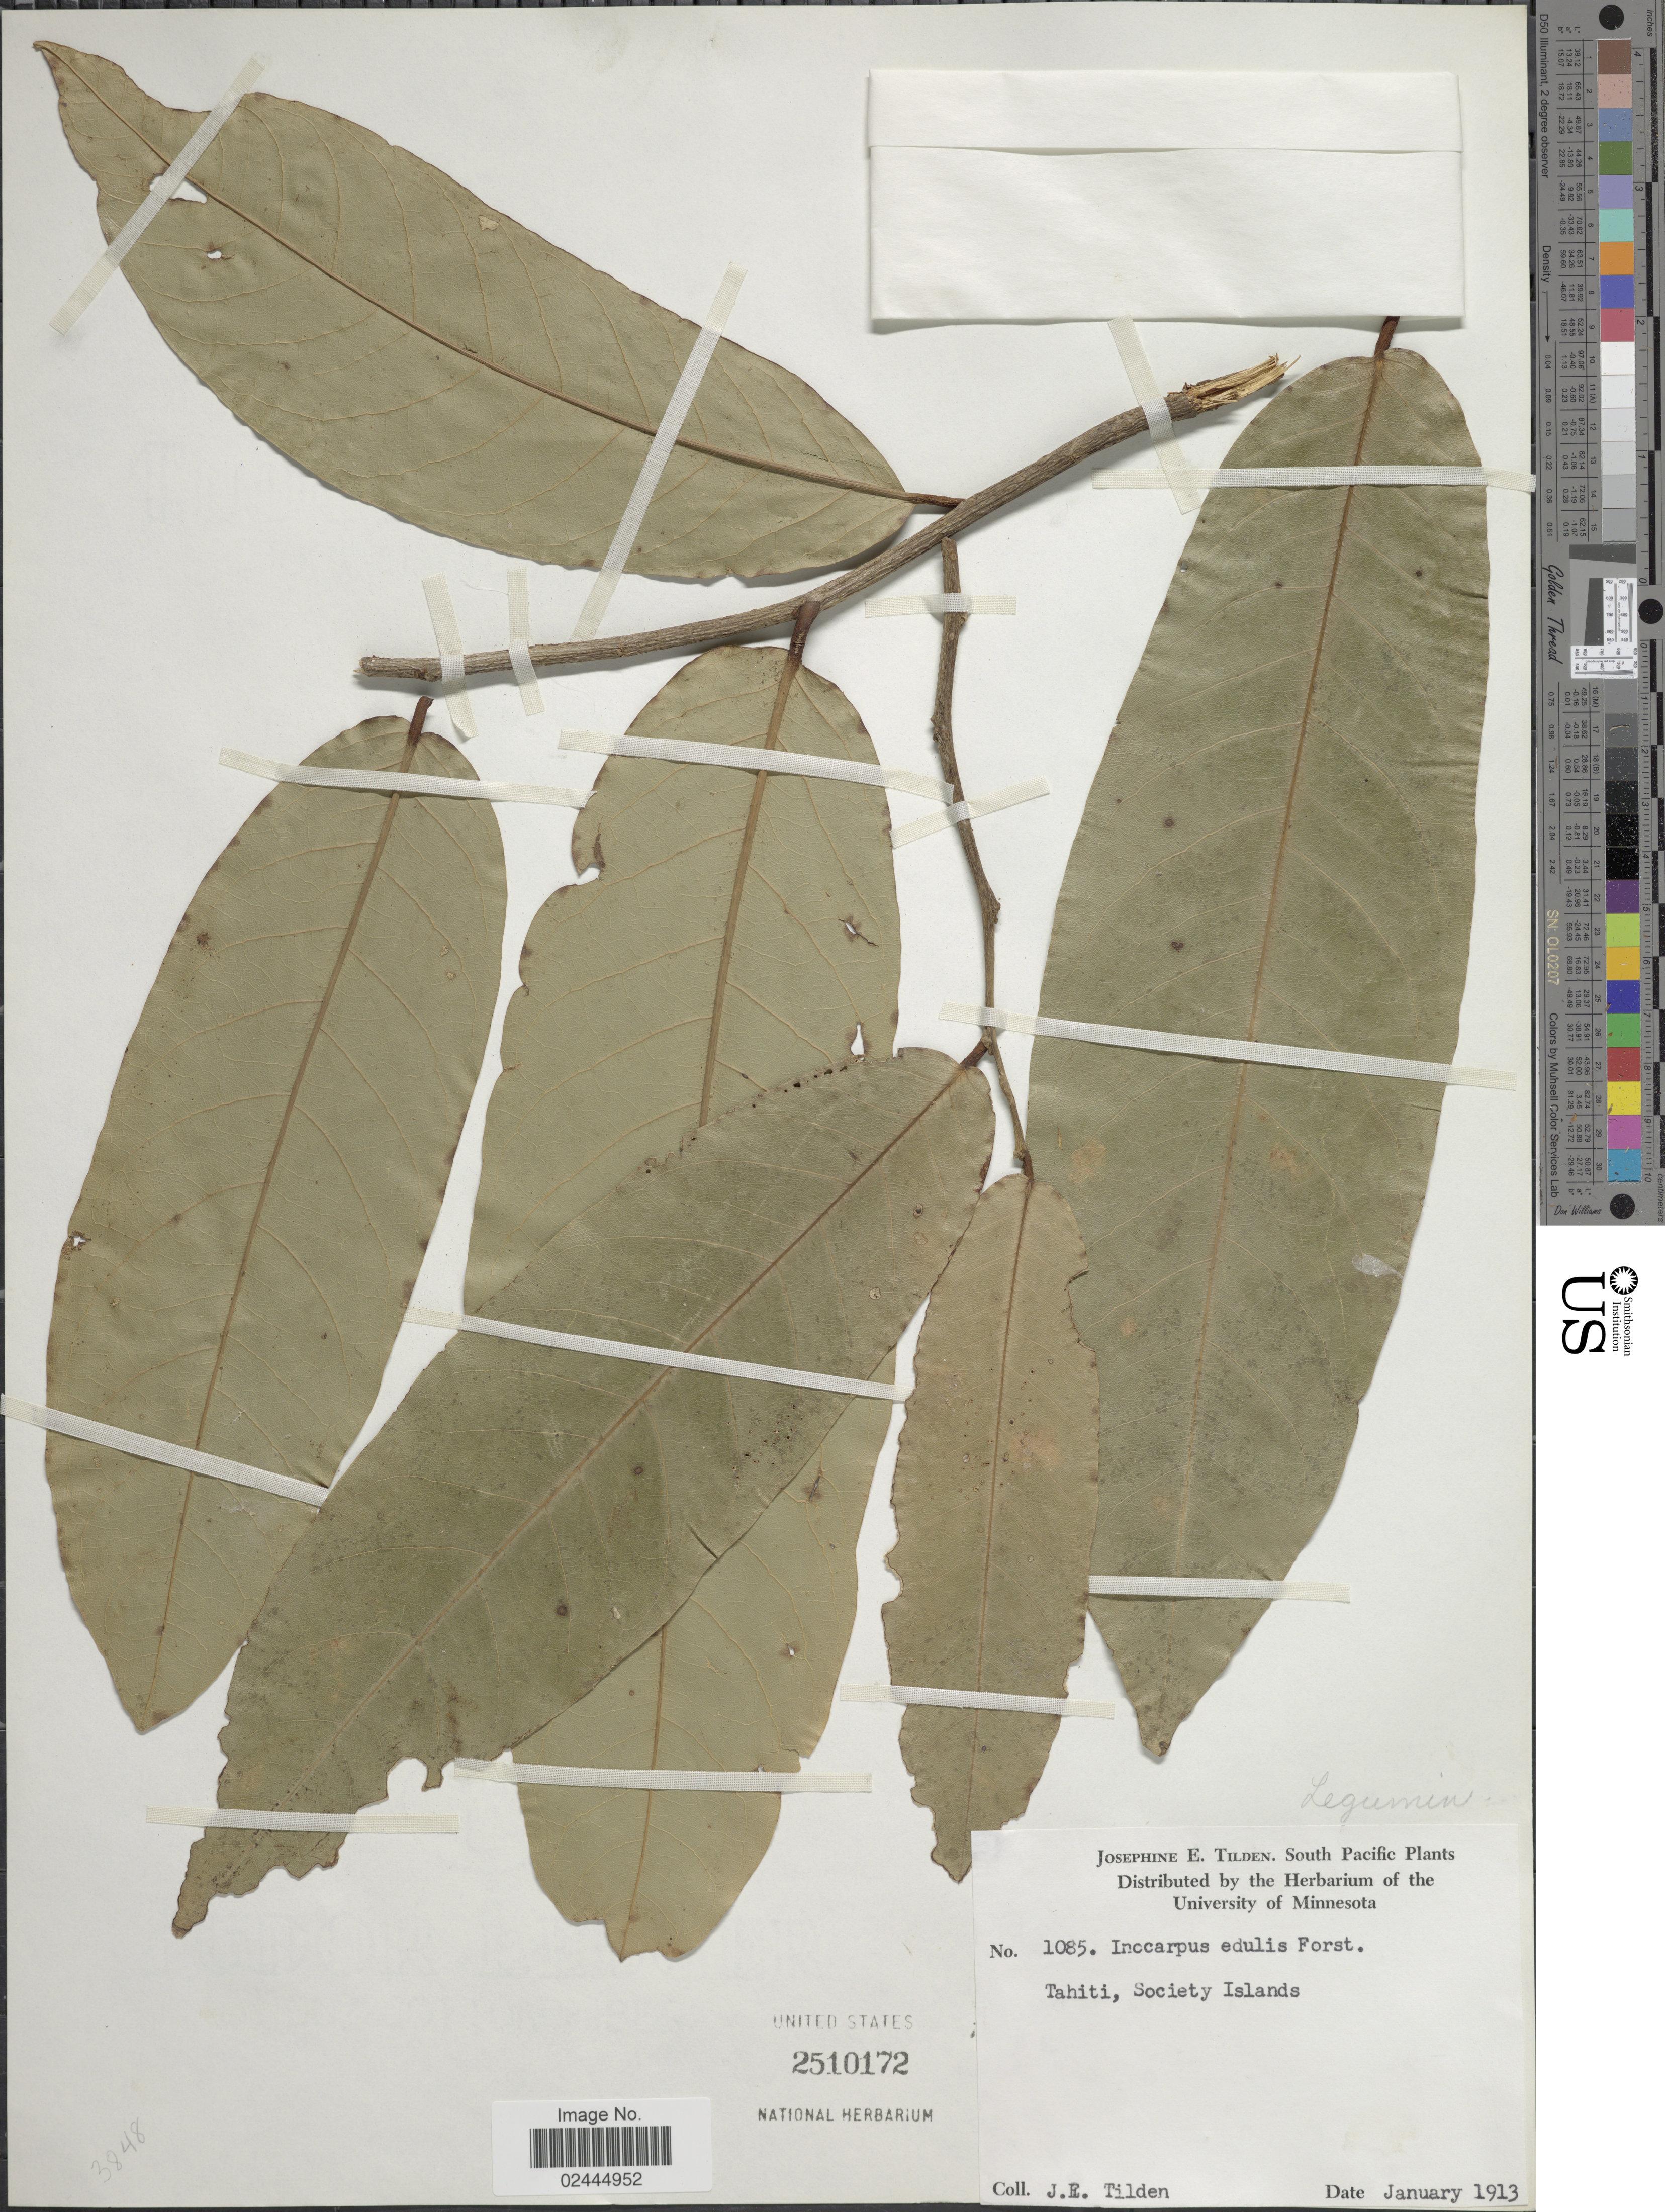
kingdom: Plantae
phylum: Tracheophyta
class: Magnoliopsida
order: Fabales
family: Fabaceae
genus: Inocarpus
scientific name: Inocarpus fagifer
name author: (Parkinson) Fosberg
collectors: J. E. Tilden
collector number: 1085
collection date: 1913-01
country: French Polynesia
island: Tahiti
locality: Tahiti, Society Islands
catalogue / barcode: US 2510172